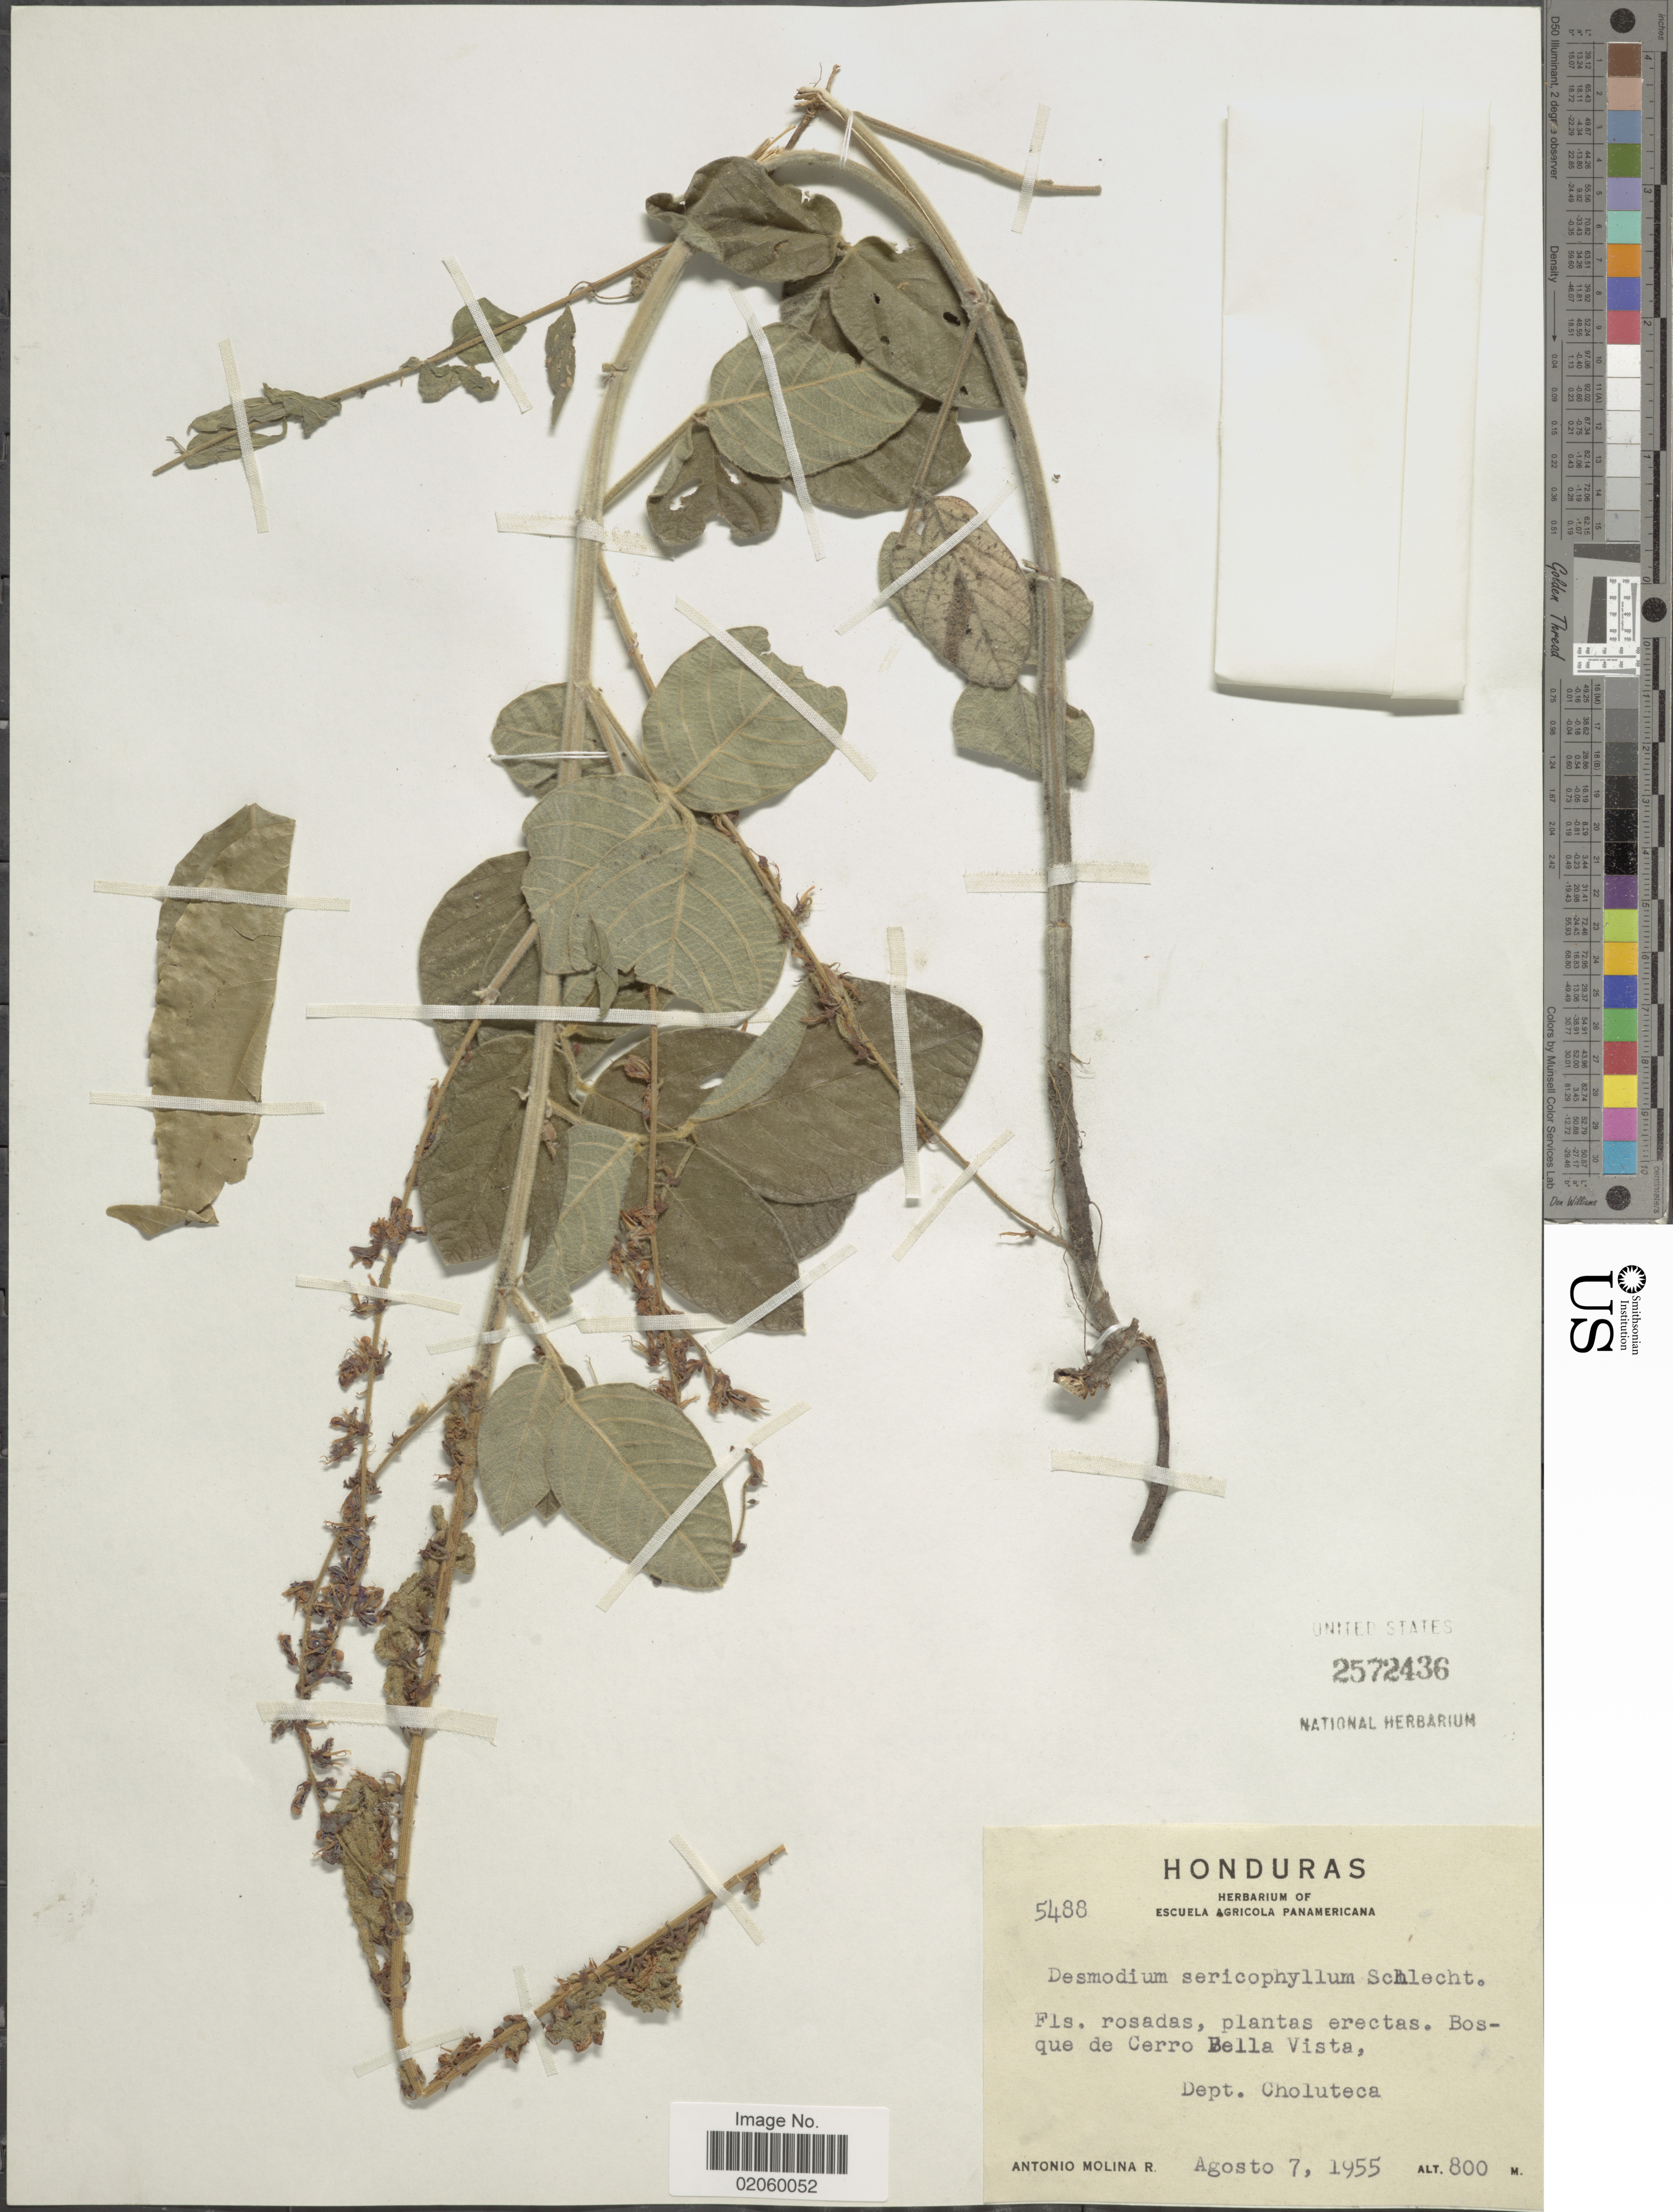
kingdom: Plantae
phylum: Tracheophyta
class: Magnoliopsida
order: Fabales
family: Fabaceae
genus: Desmodium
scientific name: Desmodium sericophyllum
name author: Schltdl.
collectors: A. Molina R.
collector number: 5488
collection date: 1955-08-07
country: Honduras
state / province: Choluteca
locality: Bosque de Cerro Bella Vista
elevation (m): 800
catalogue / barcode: US 2472436